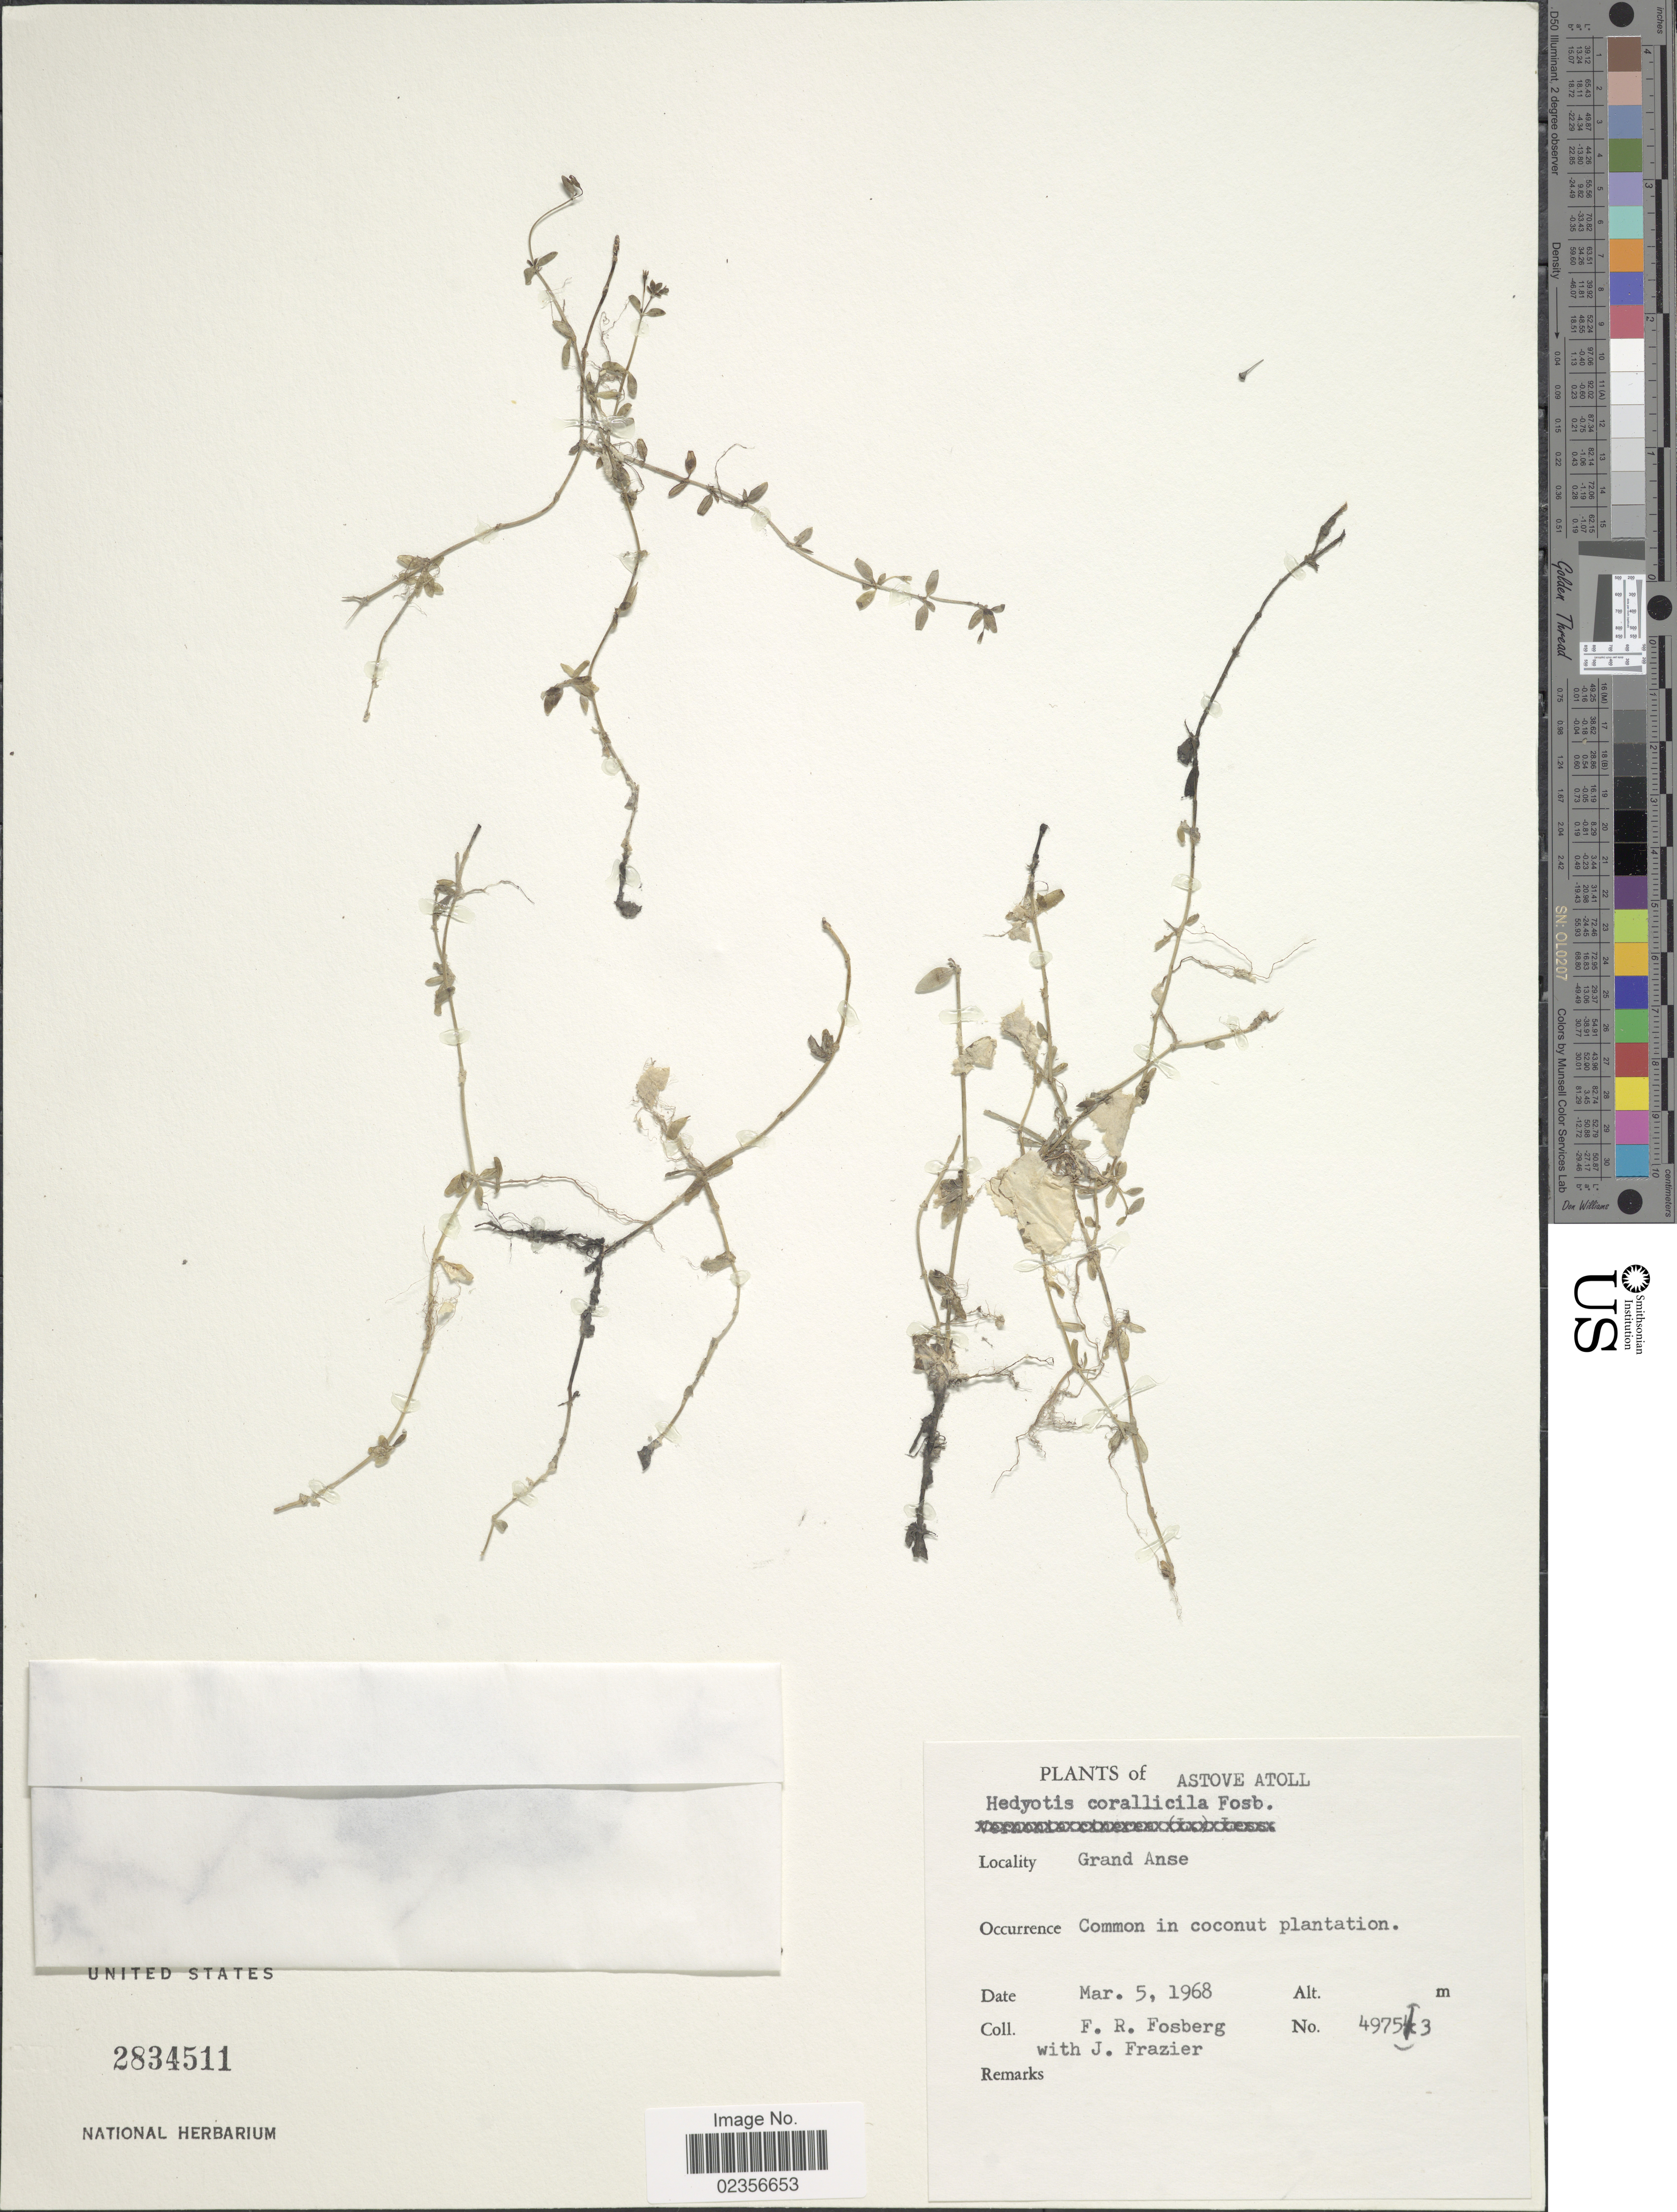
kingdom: Plantae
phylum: Tracheophyta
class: Magnoliopsida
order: Gentianales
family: Rubiaceae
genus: Hedyotis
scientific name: Hedyotis corallicola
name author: Fosberg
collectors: F. R. Fosberg & J. Frazier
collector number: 497513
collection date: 1968-03-05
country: Seychelles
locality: Astove Atoll. Grand Anse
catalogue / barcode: US 2834511